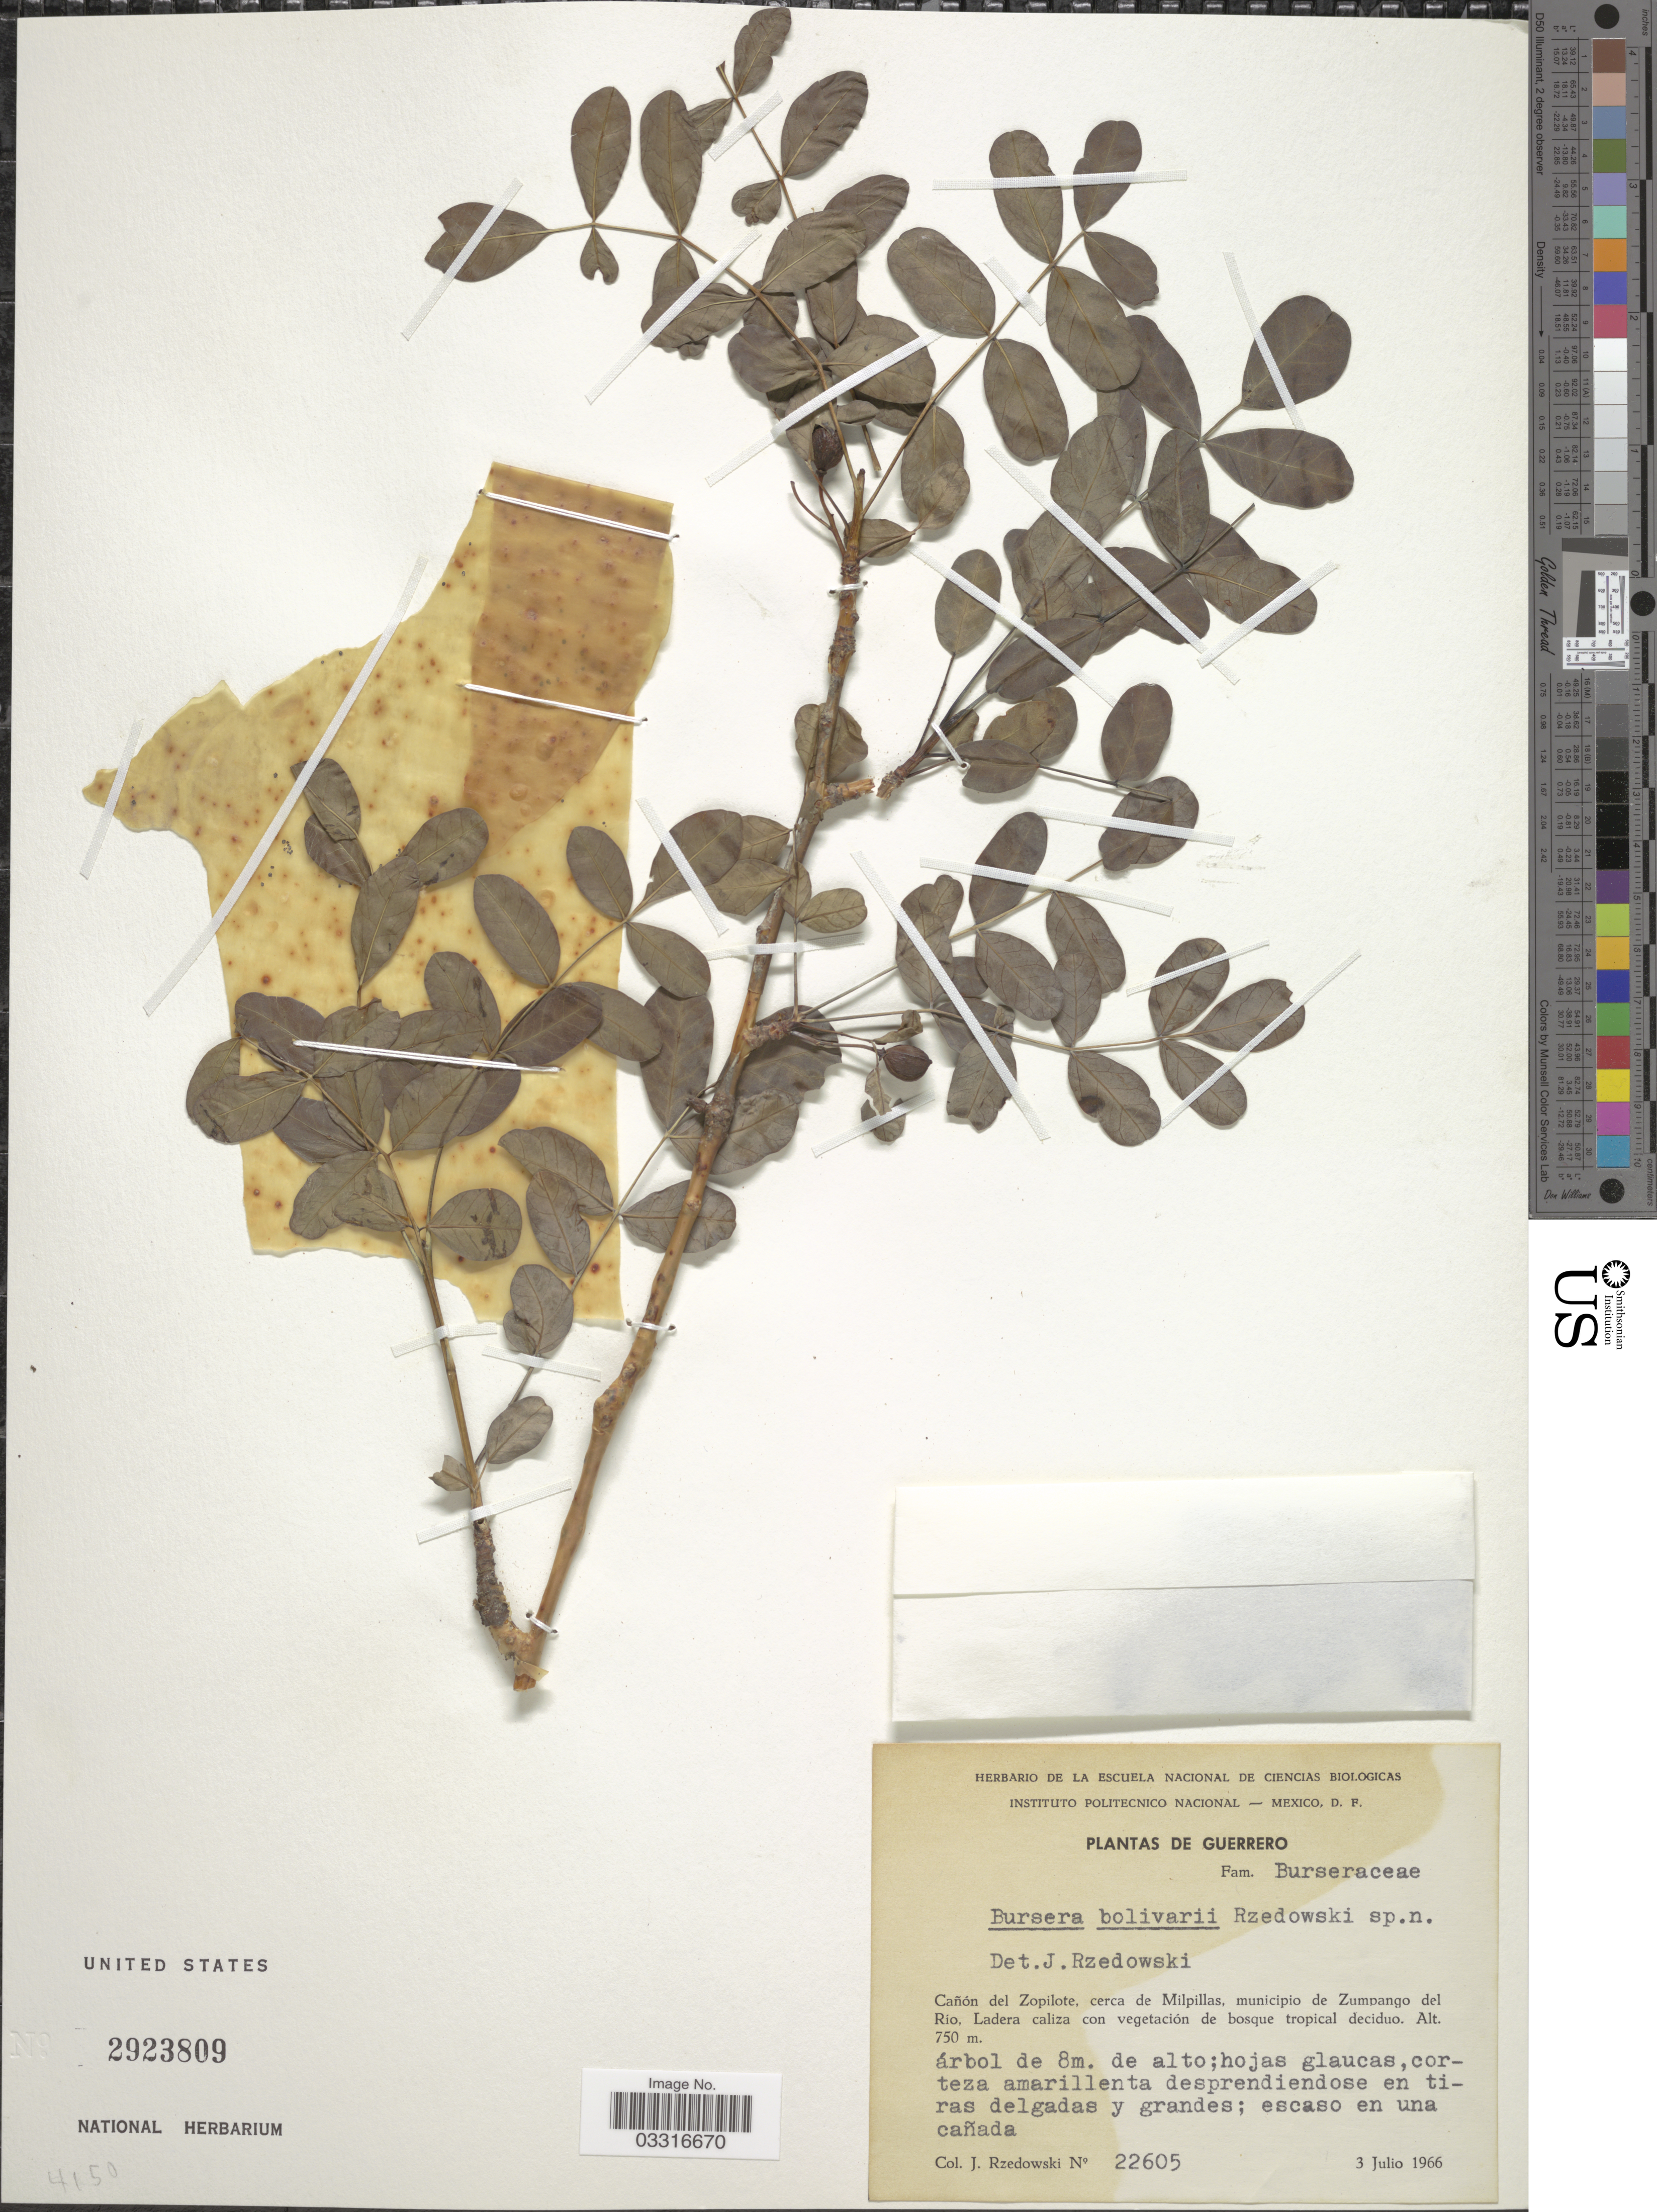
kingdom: Plantae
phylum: Tracheophyta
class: Magnoliopsida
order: Sapindales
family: Burseraceae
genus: Bursera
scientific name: Bursera bolivarii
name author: Rzed.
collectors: J. Rzedowski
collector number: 22605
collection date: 1966-07-03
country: Mexico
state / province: Guerrero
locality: Cañon del Zopilote, cerca de Milpillas, municipio de Zumpango del Río.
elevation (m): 750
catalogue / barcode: US 2923809